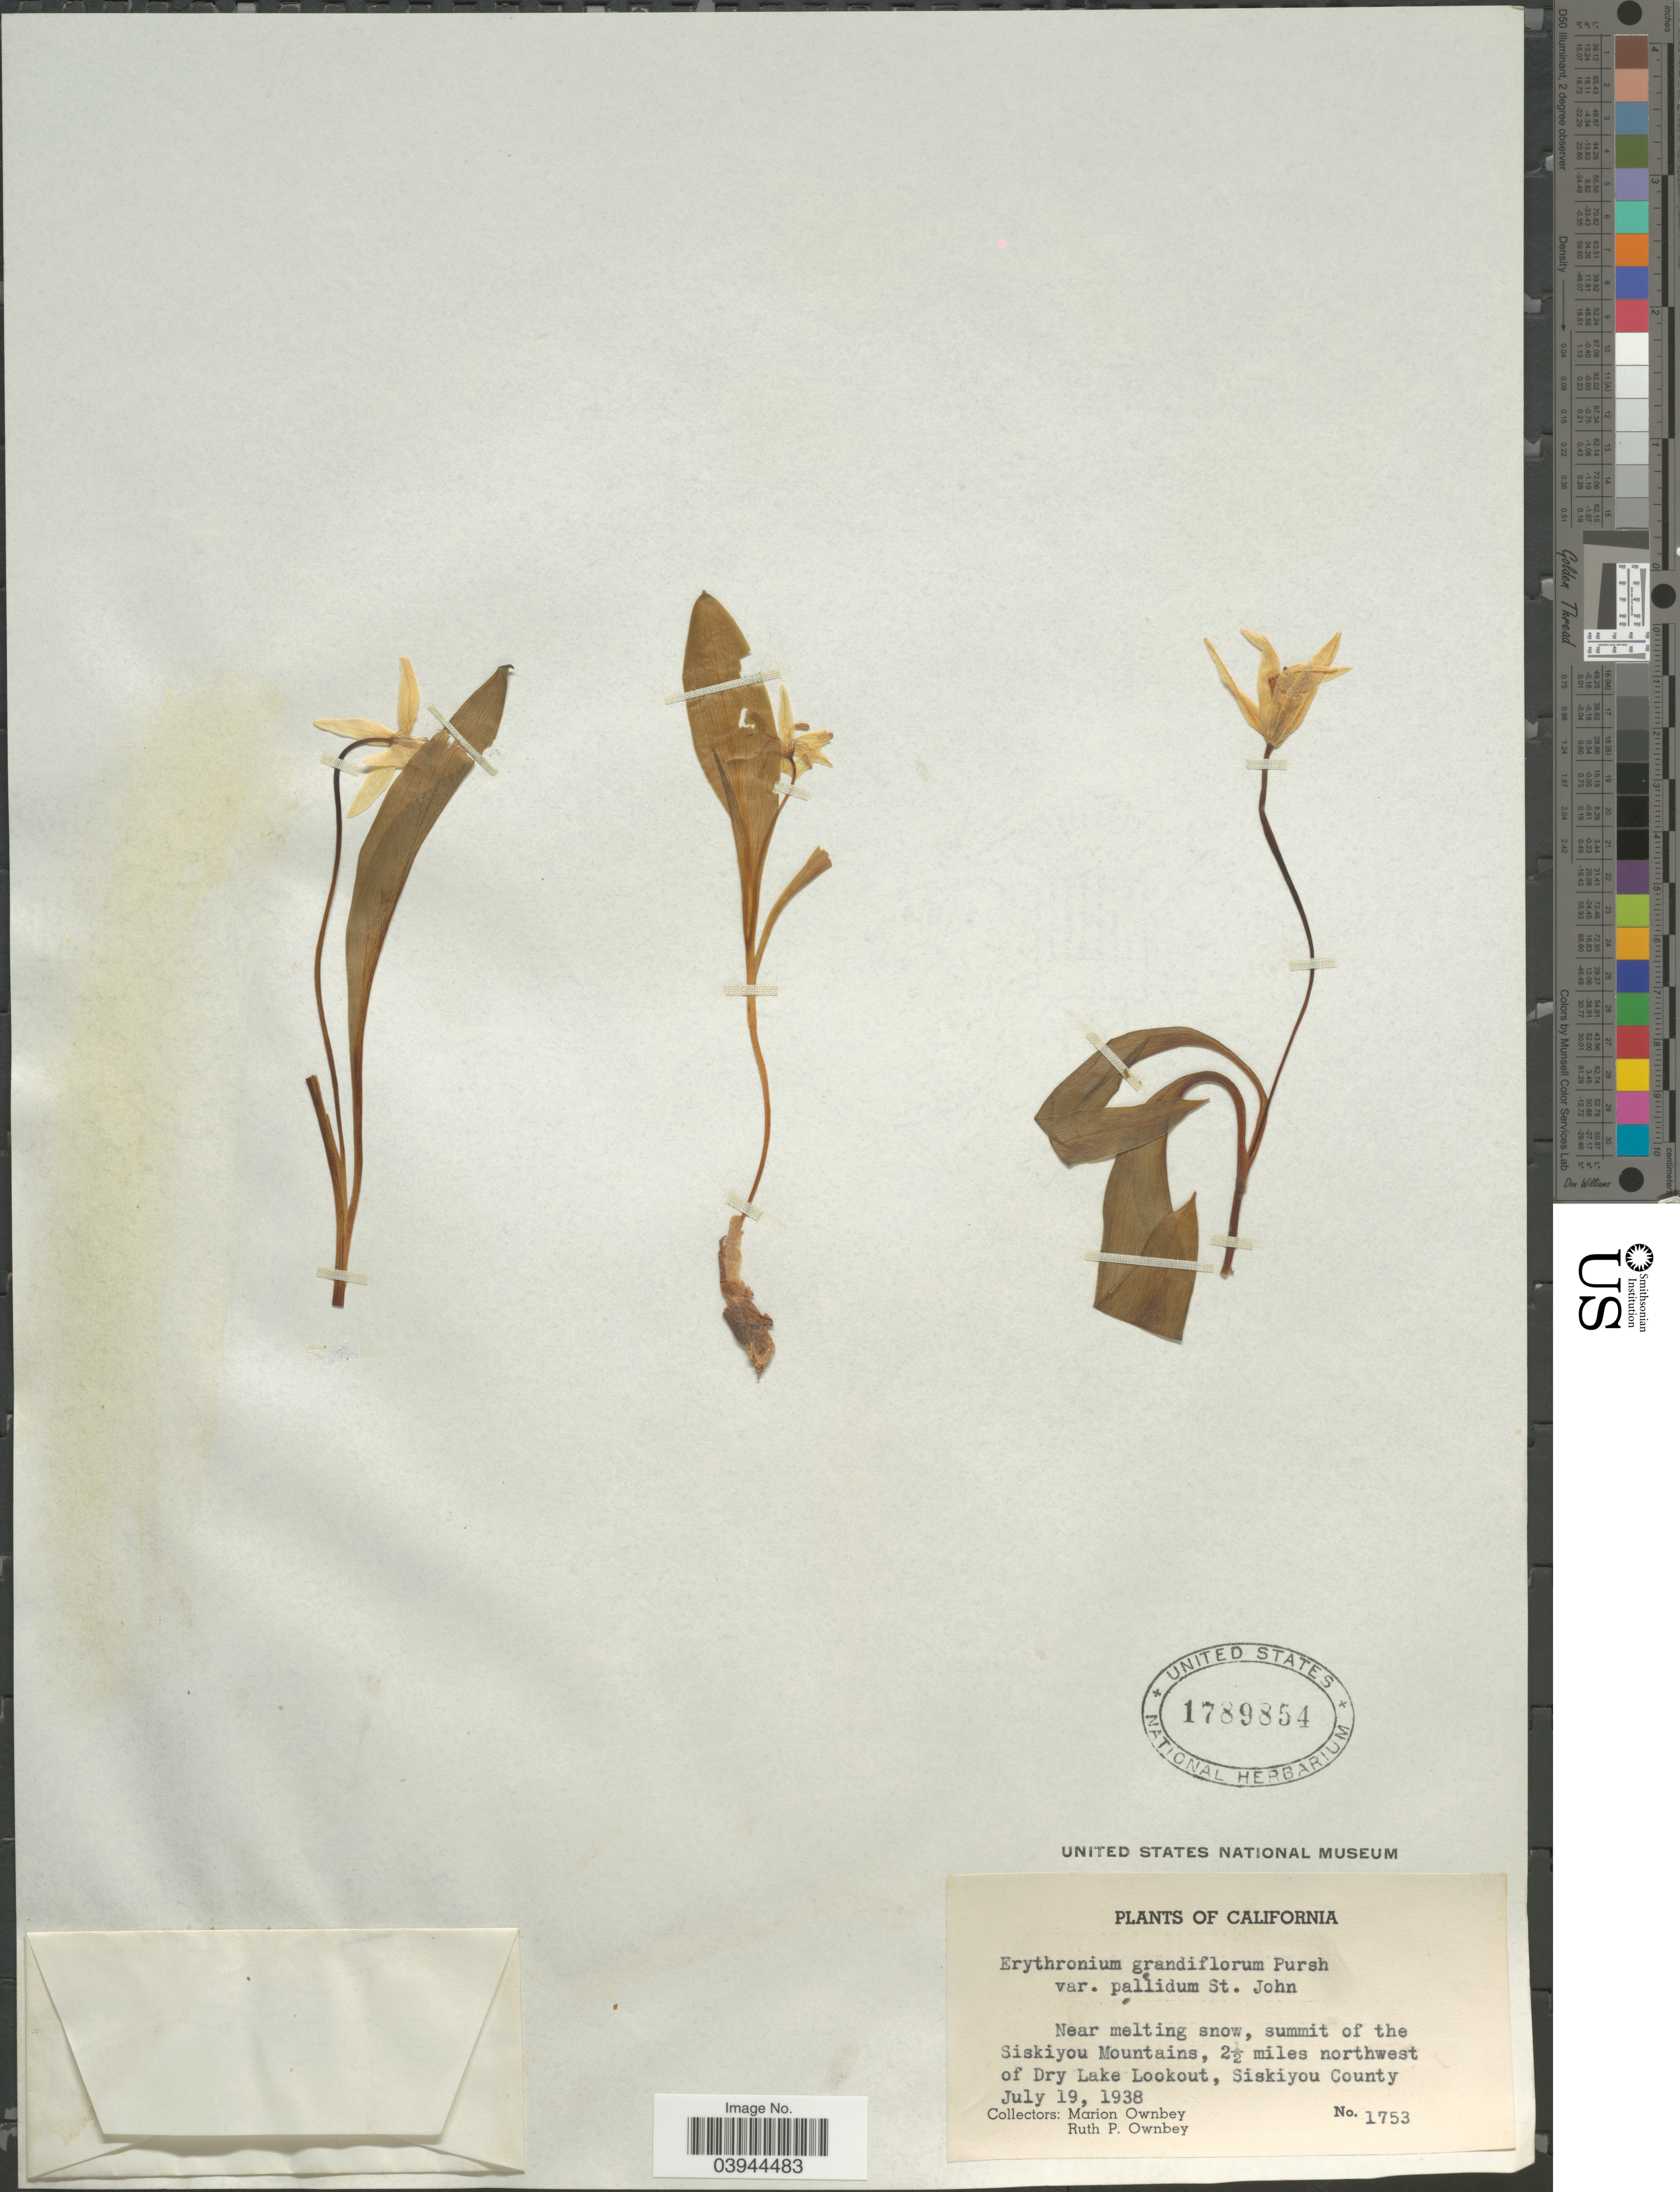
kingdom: Plantae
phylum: Tracheophyta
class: Liliopsida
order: Liliales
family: Liliaceae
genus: Erythronium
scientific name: Erythronium grandiflorum var. pallidum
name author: H. St. John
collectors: M. Ownbey & R. Ownbey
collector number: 1753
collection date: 1938-07-19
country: United States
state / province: California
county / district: Siskiyou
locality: Near melting snow, summit of the Siskiyou Mountains, 2½ miles northwest of Dry Lake Lookout, Siskiyou County.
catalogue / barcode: US 1789854